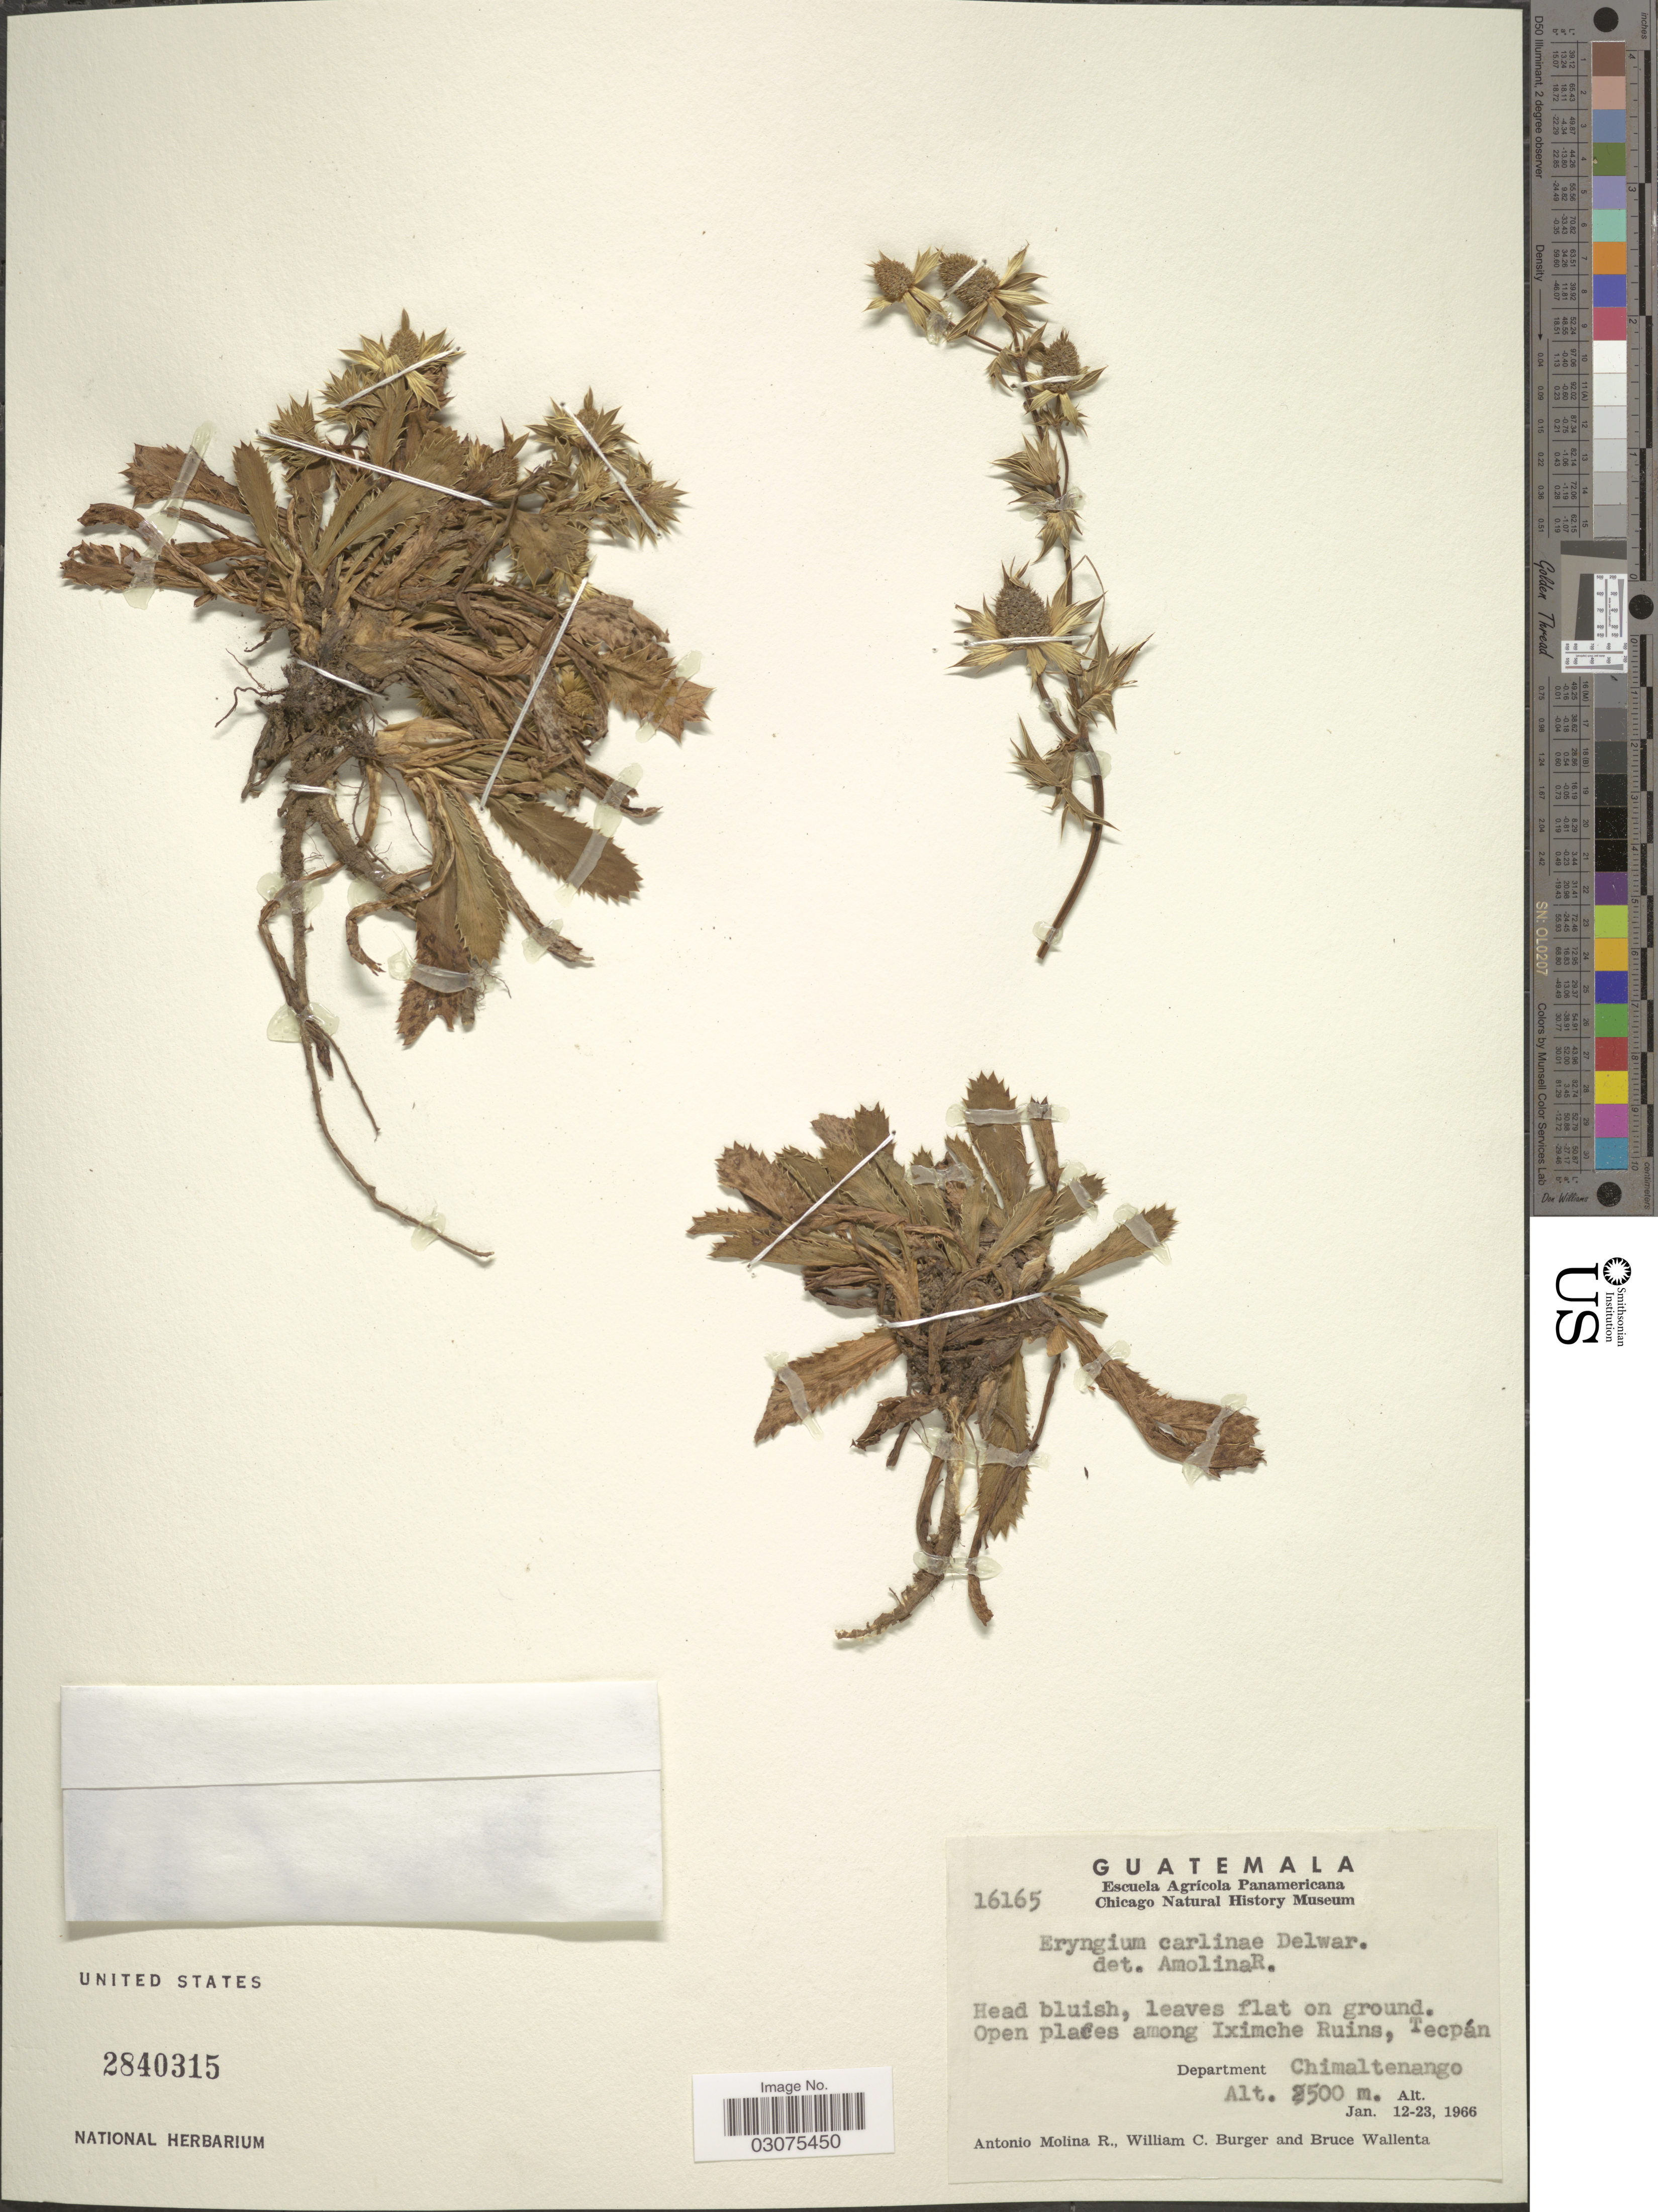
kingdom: Plantae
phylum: Tracheophyta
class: Magnoliopsida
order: Apiales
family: Apiaceae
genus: Eryngium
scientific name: Eryngium carlinae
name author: F. Delaroche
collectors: A. Molina R., W. Burger & B. Wallenta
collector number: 16165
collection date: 1966-01-12/1966-01-23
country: Guatemala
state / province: Chimaltenango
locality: Open places among Iximche Ruins, Tecpán, Department Chimaltenango.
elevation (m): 2500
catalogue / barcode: US 2840315